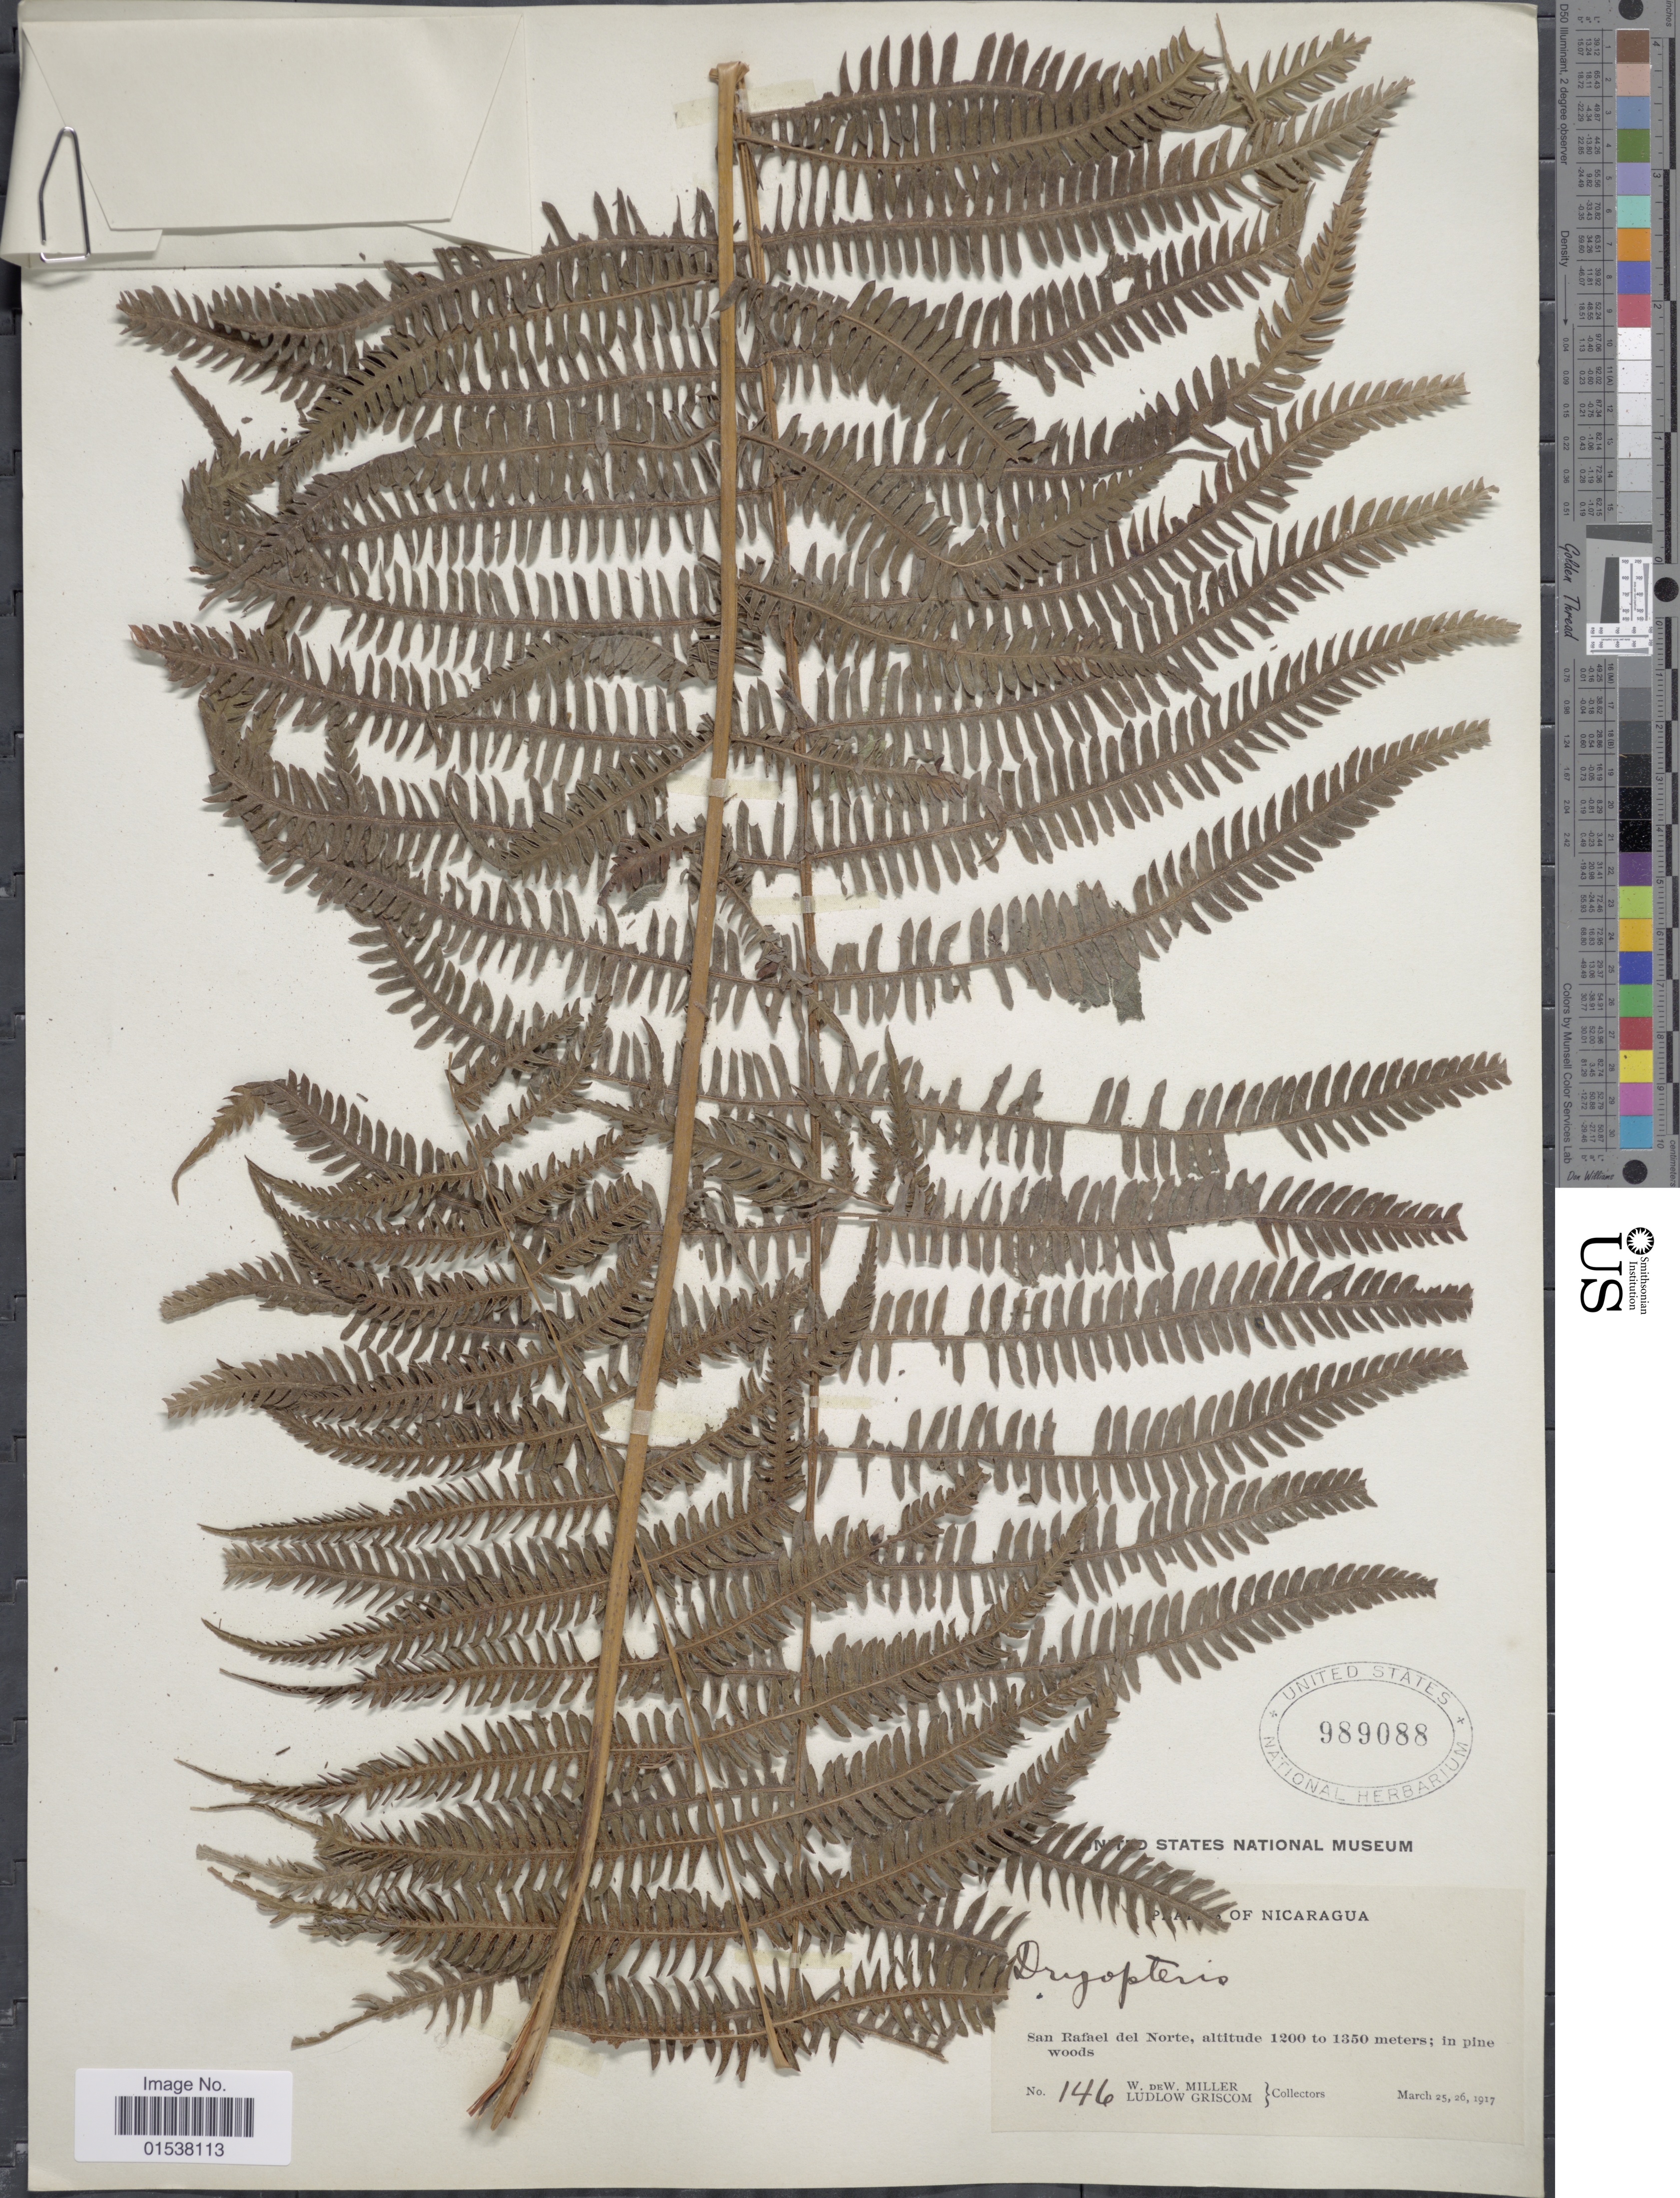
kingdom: Plantae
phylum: Tracheophyta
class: Polypodiopsida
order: Polypodiales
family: Thelypteridaceae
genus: Amauropelta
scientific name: Amauropelta balbisii (Spreng.) comb. nov., ined. 2015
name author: (Spreng.)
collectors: W. D. Miller & L. Griscom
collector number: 146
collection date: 1917-03-25/1917-03-26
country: Nicaragua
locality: San Rafael del Norte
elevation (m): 1200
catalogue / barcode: US 989088